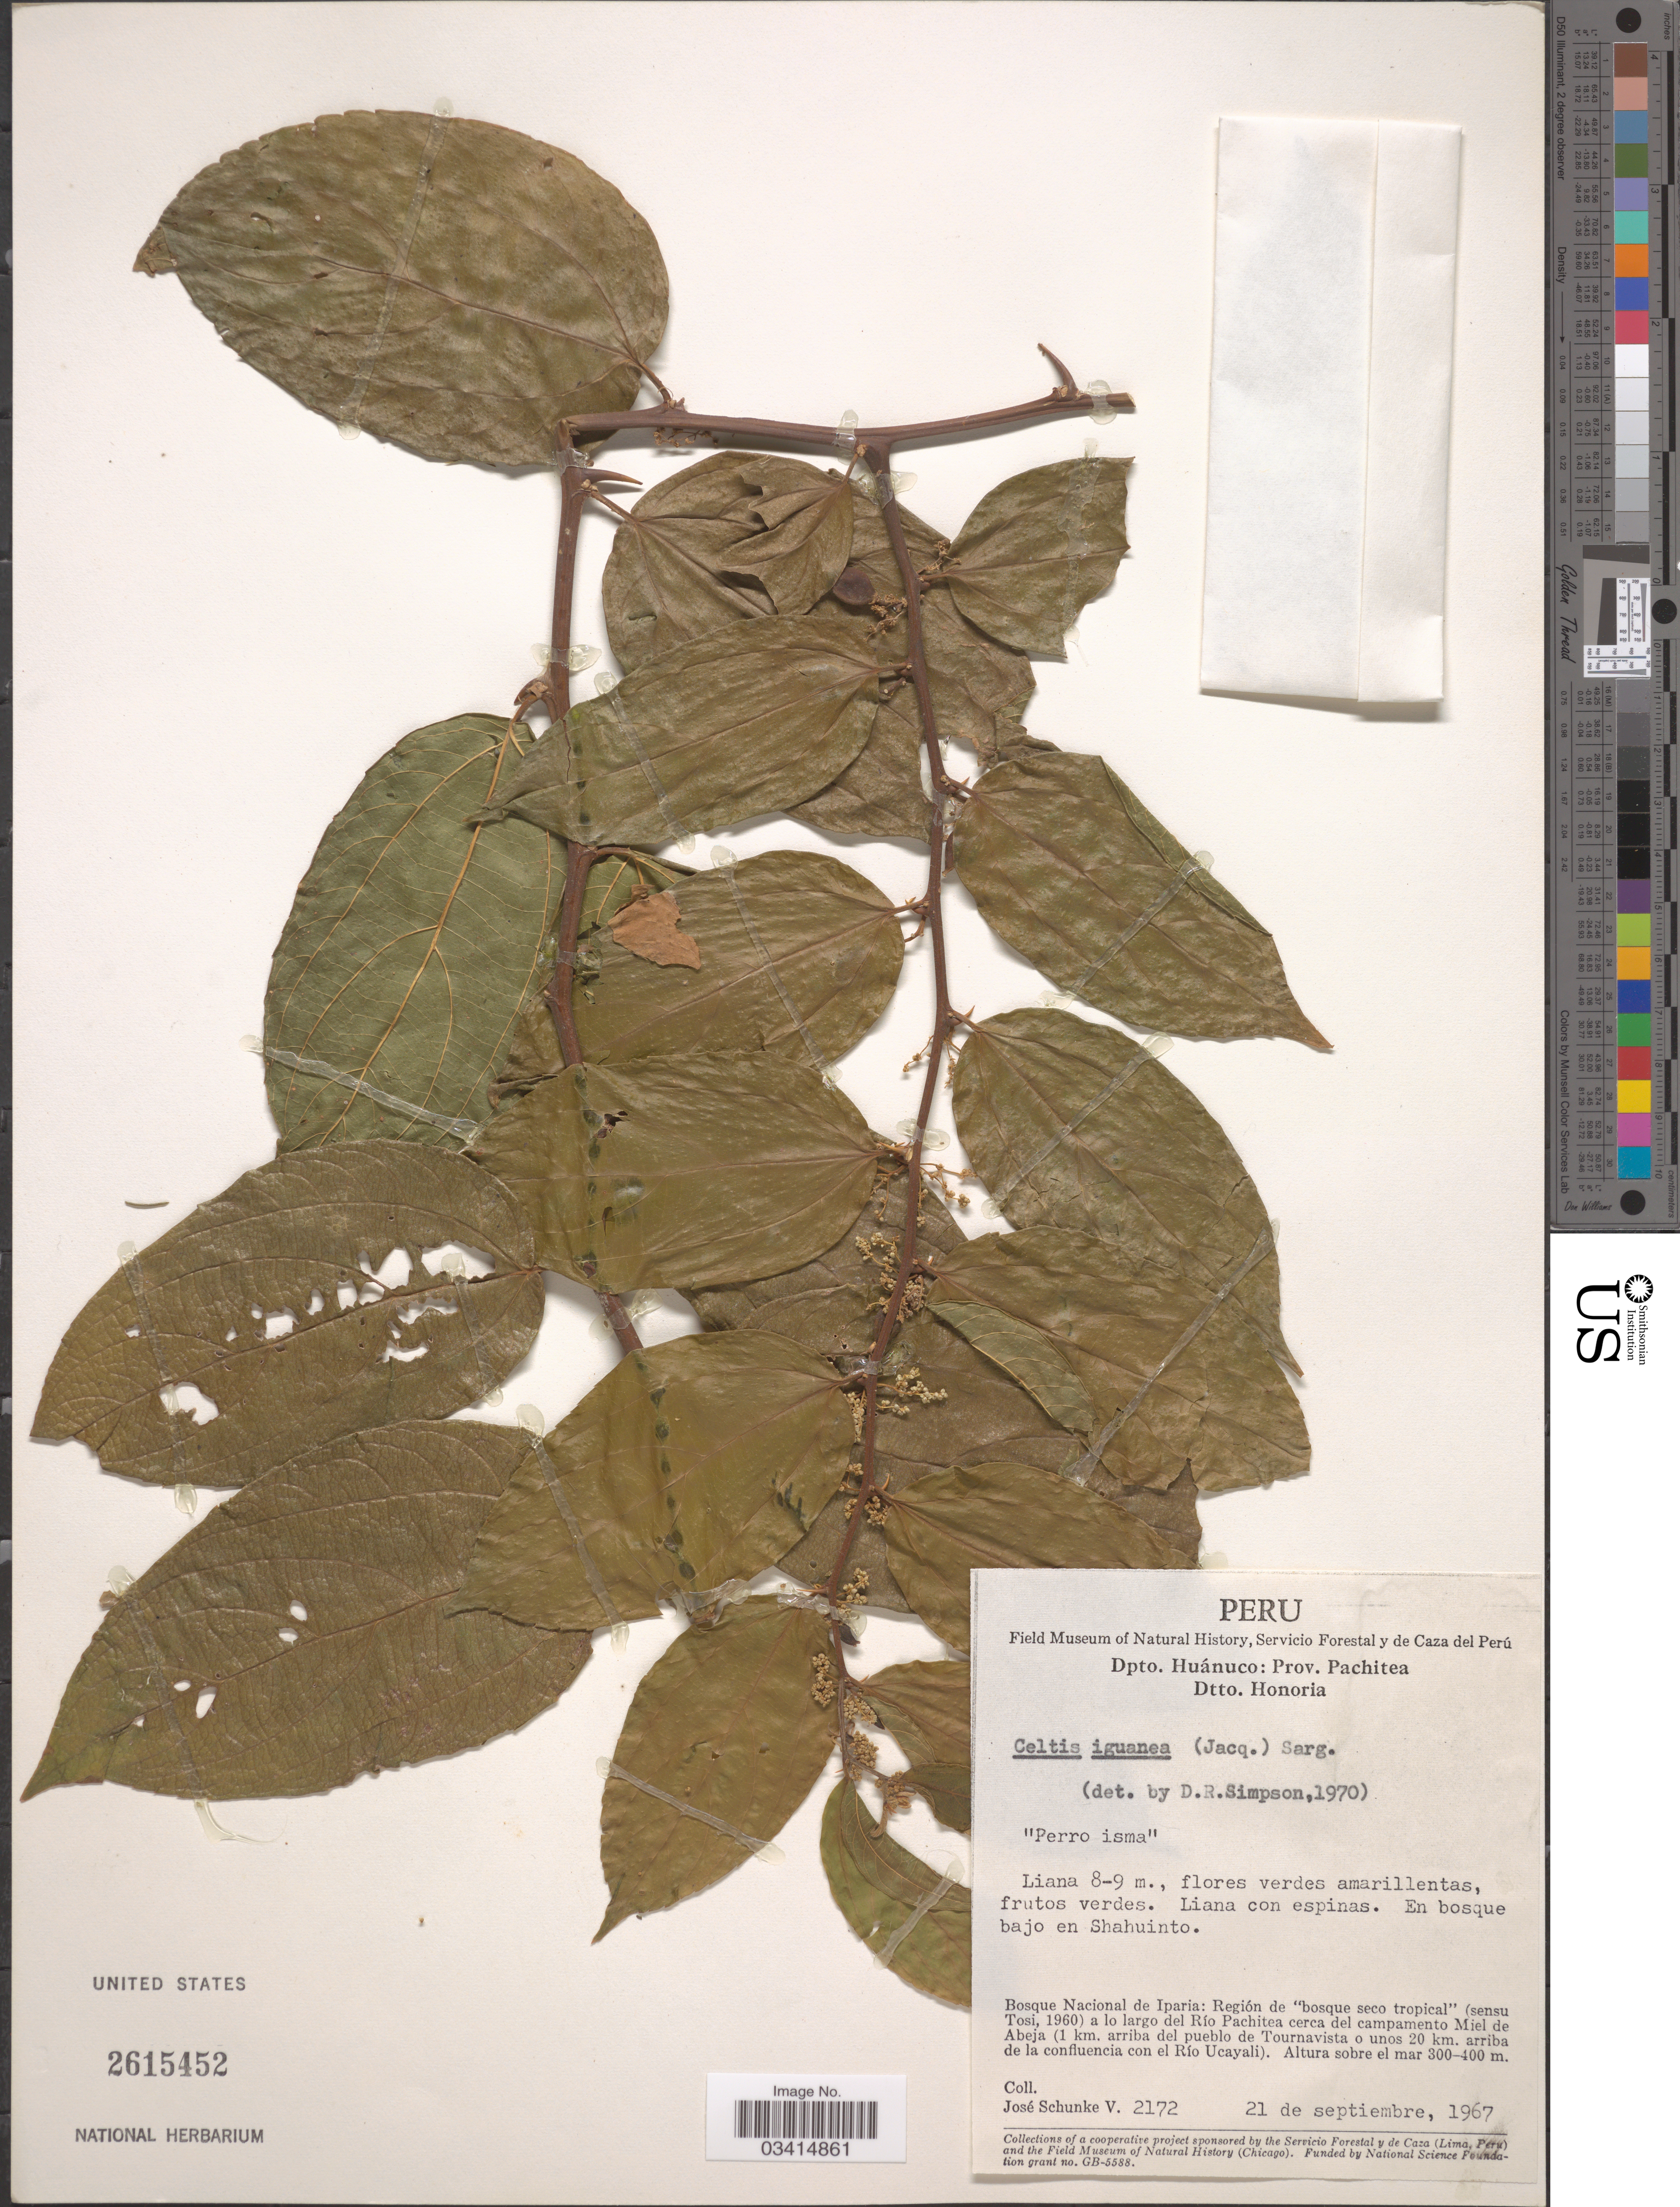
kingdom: Plantae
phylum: Tracheophyta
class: Magnoliopsida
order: Rosales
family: Cannabaceae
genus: Celtis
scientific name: Celtis iguanaea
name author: (Jacq.) Sarg.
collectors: J. Schunke Vigo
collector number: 2172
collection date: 1967-09-21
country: Peru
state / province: Huánuco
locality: Dpto. Huánuco: Prov. Pachitea. Dtto. Honoria. En bosque bajo en Shahuinto. Bosque Nacional de Iparia: Región de "bosque seco tropical" a lo largo del Río Pachitea cerca del campamento Miel de Abeja (1 km. arriba del pueblo de Tournavista o unos 20 km. arriba de la confluencia con el Río Ucayali).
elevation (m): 300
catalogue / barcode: US 2615452